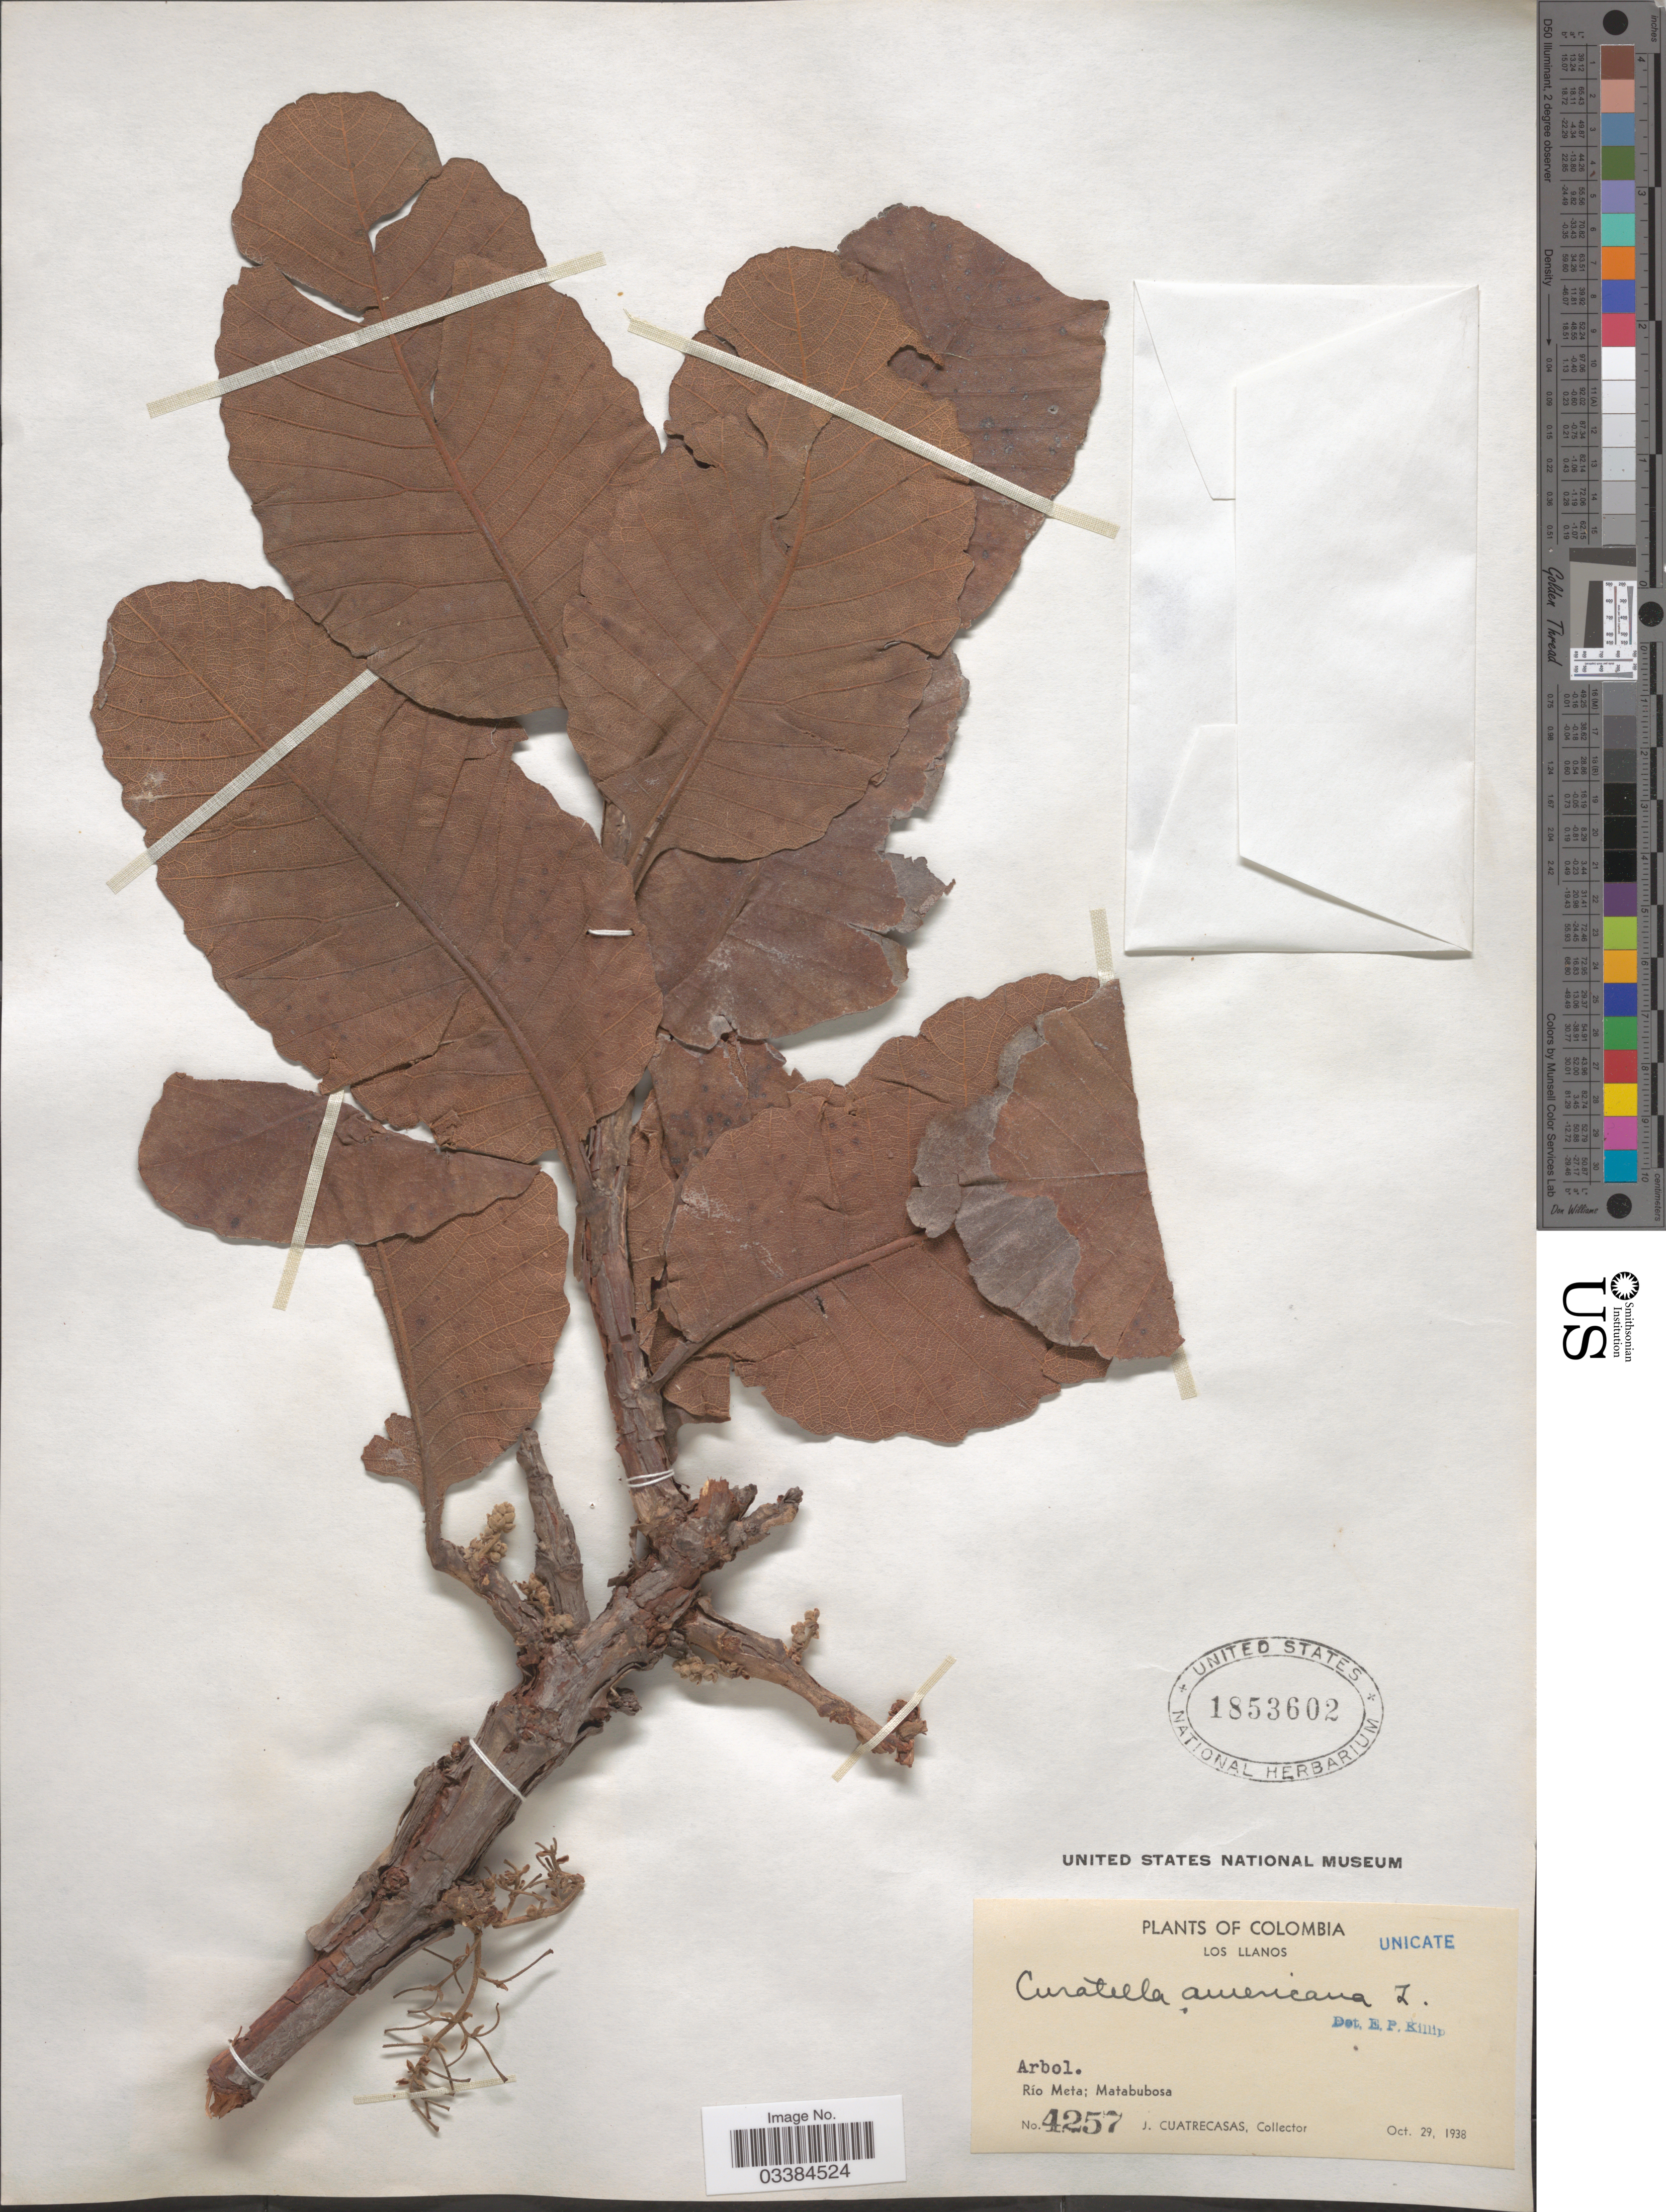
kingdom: Plantae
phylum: Tracheophyta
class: Magnoliopsida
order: Dilleniales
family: Dilleniaceae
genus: Curatella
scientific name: Curatella americana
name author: L.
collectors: J. Cuatrecasas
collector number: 4257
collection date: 1938-10-29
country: Colombia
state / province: Meta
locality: Los Llanos, Río Meta; Matabubosa.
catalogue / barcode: US 1853602